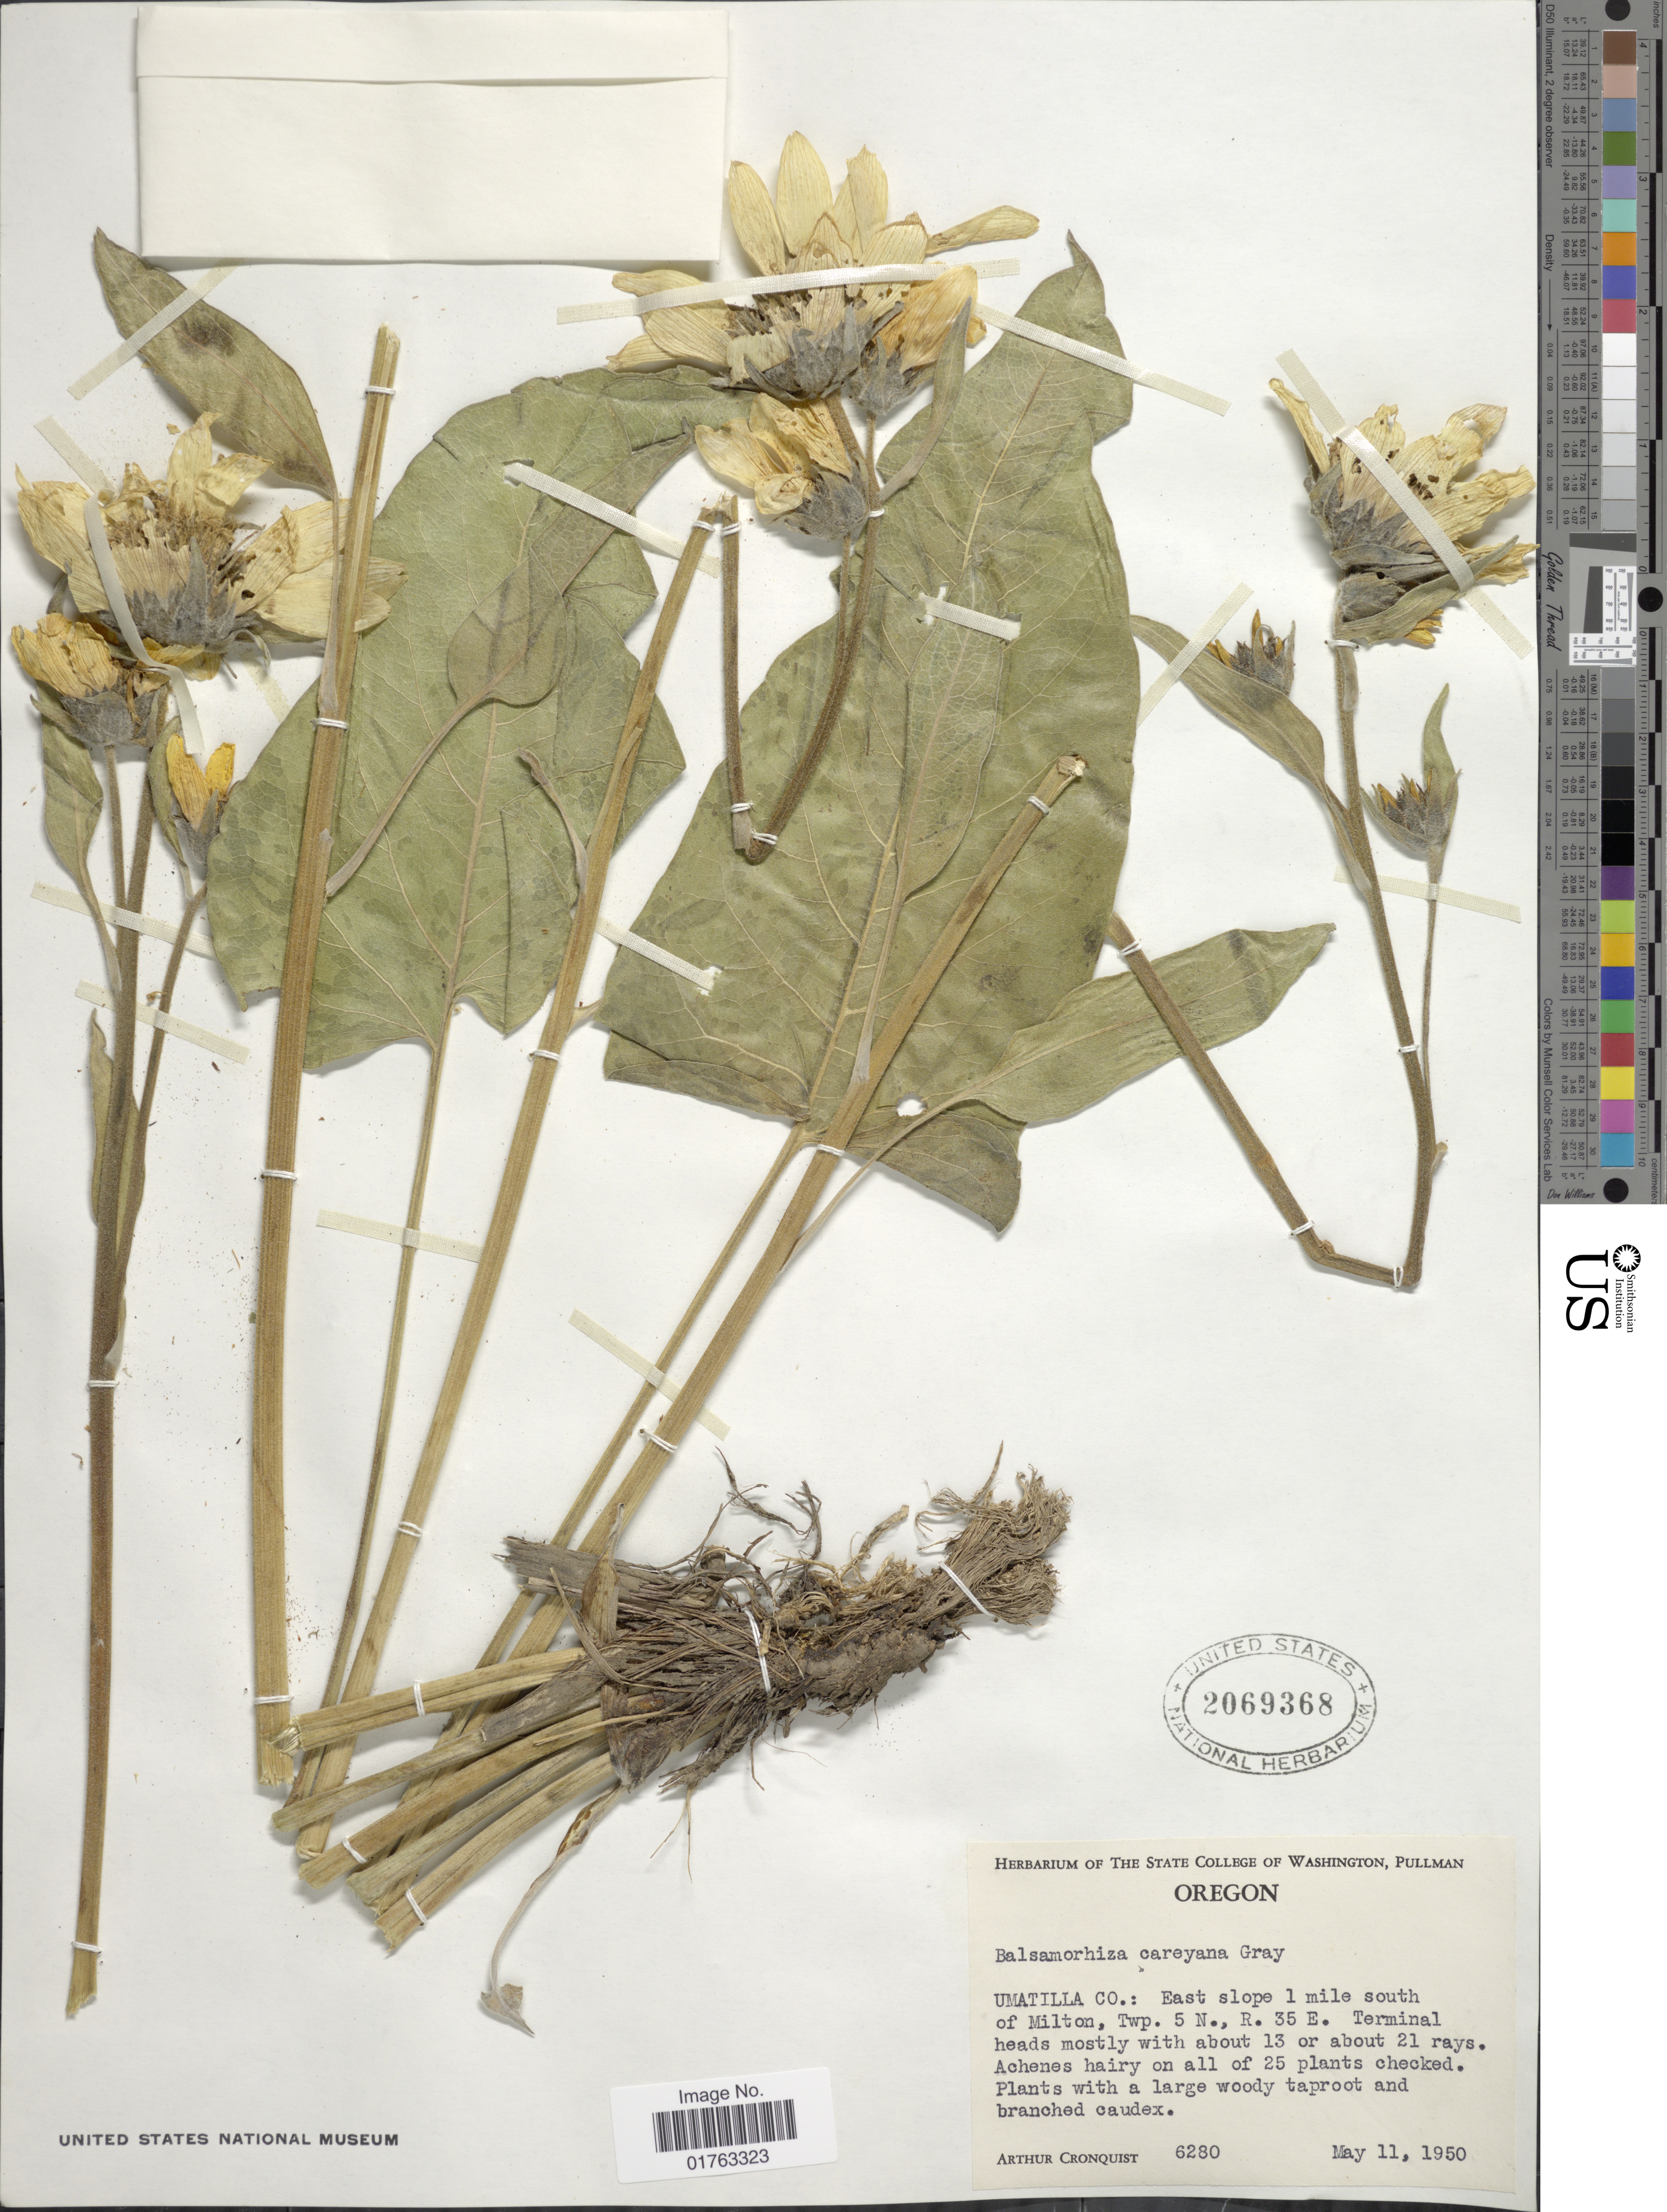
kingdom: Plantae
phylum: Tracheophyta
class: Magnoliopsida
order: Asterales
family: Asteraceae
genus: Balsamorhiza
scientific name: Balsamorhiza careyana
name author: A. Gray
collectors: A. J. Cronquist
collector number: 6280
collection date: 1950-05-11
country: United States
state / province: Oregon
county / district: Umatilla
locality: Umatilla Co.: East slope 1 miles south of Milton, Twp. 5 N., R. 35 E.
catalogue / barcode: US 2069368